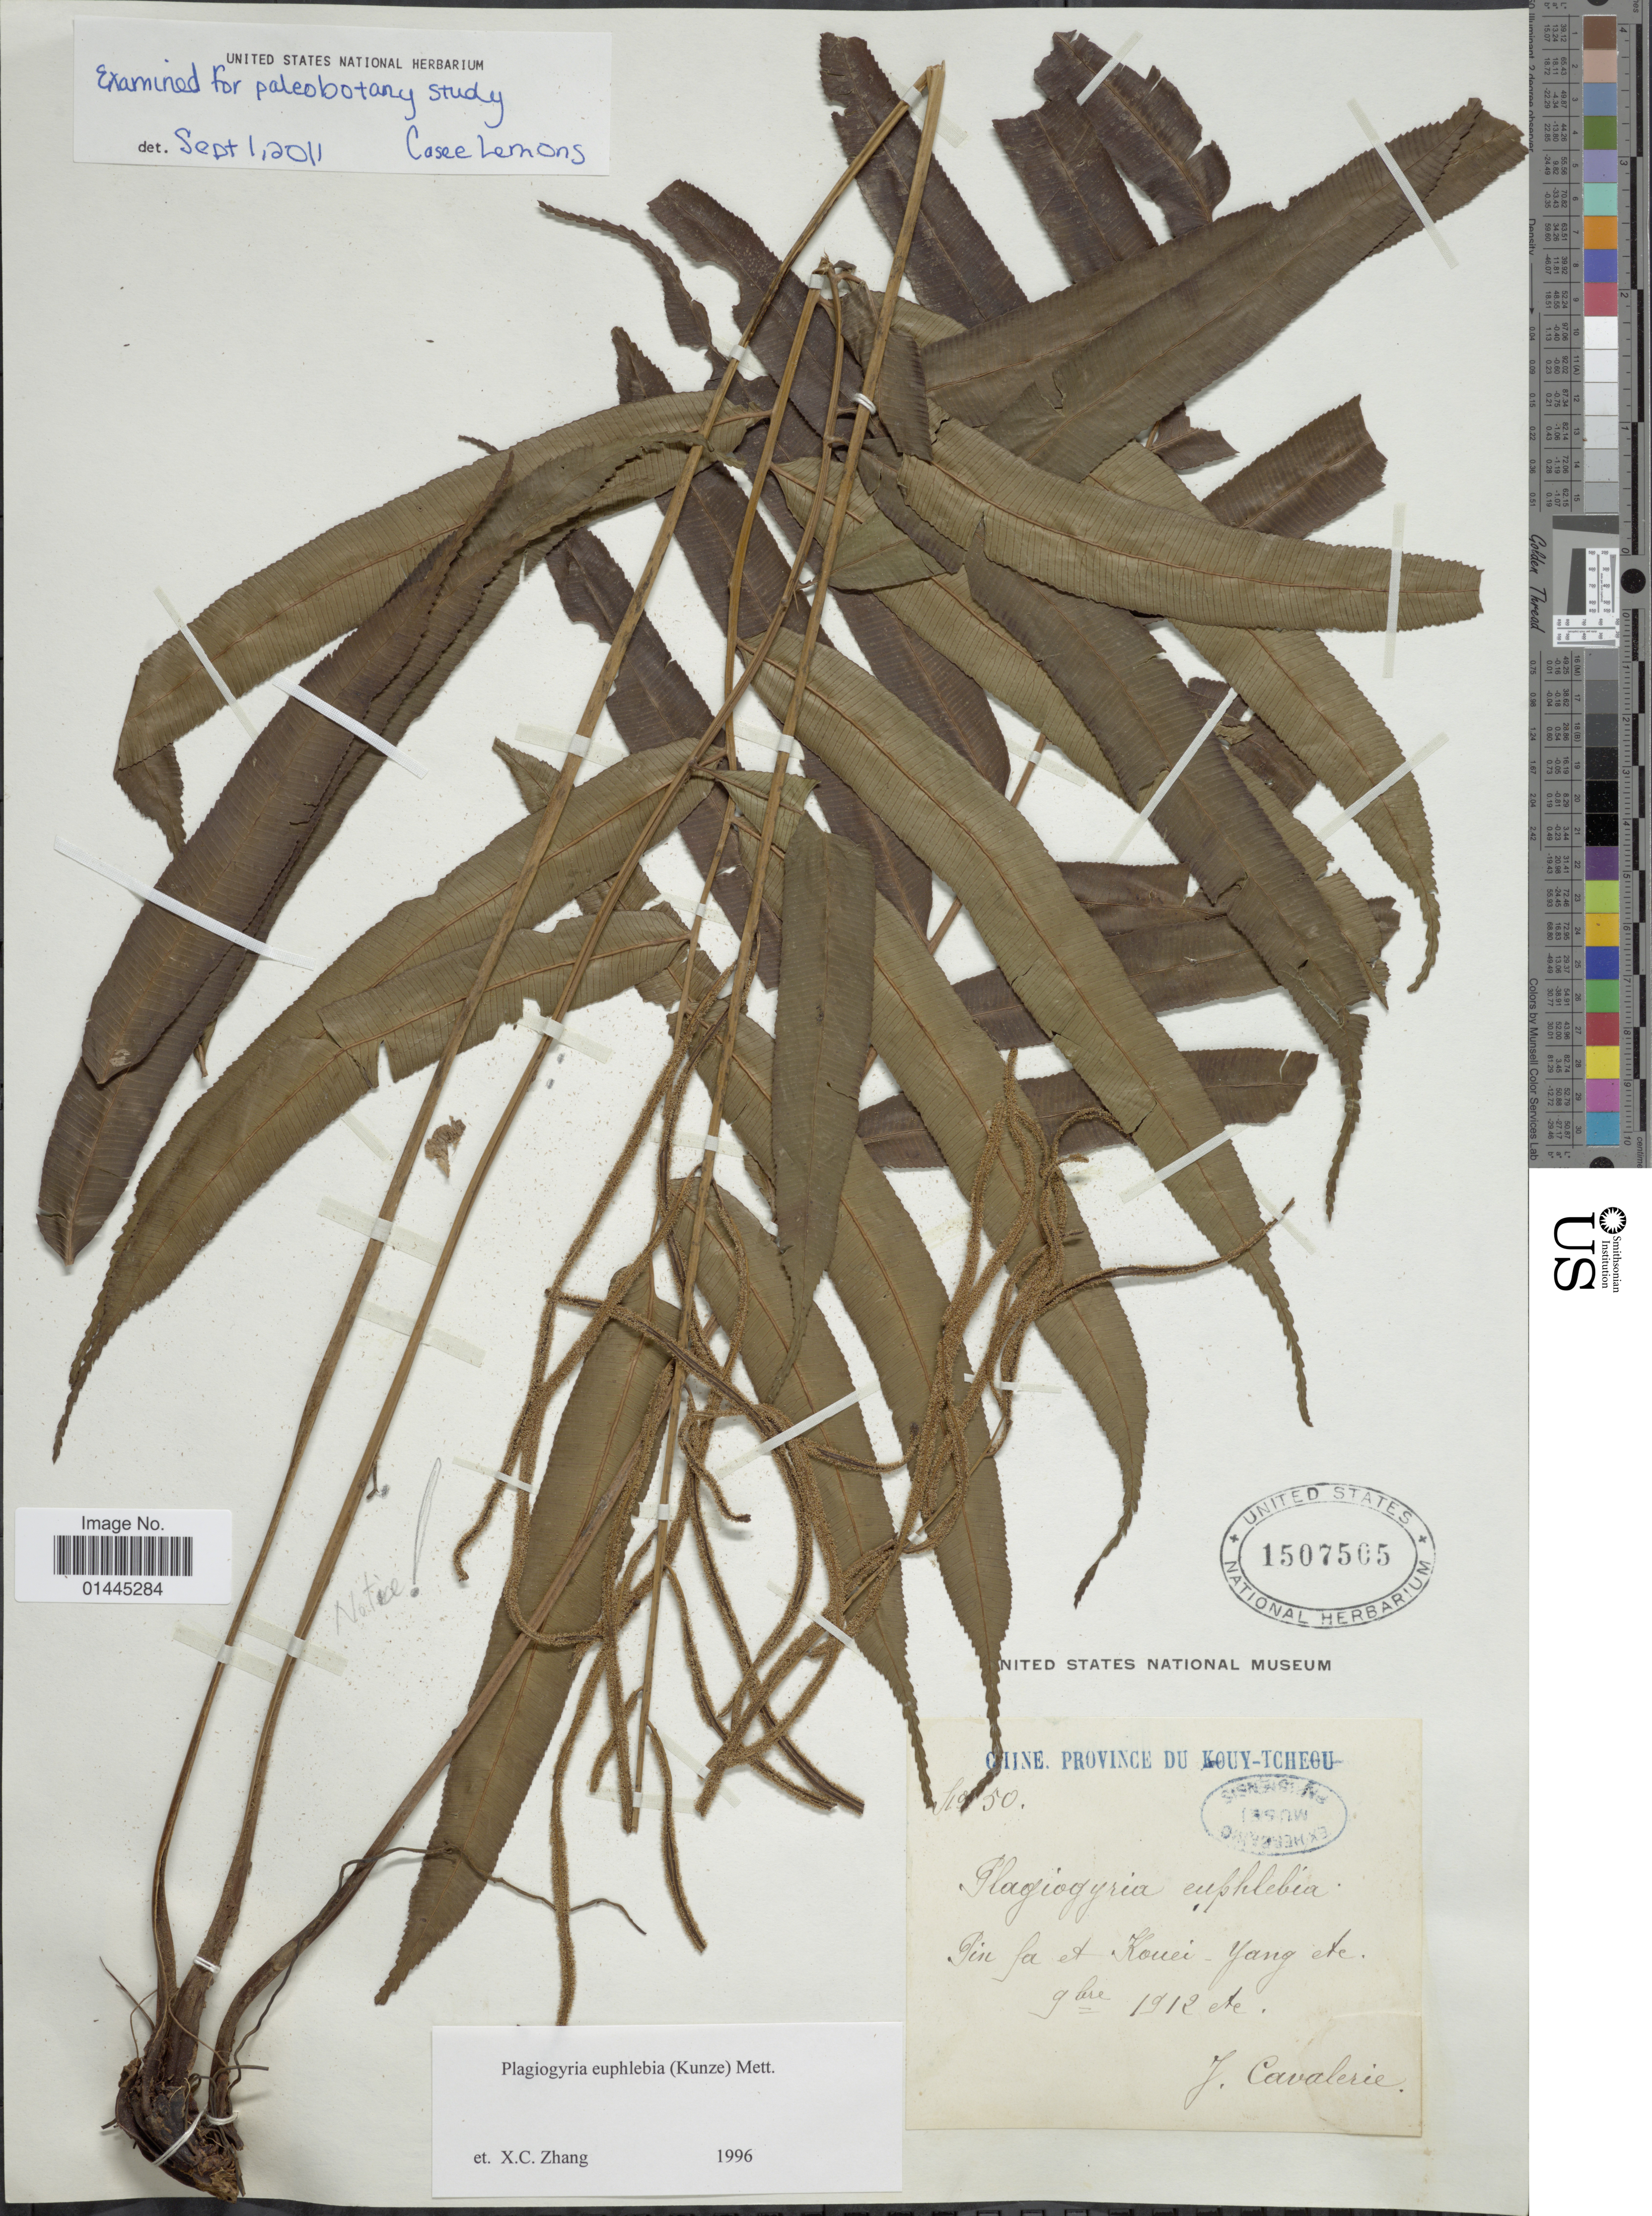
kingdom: Plantae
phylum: Tracheophyta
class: Polypodiopsida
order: Cyatheales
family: Plagiogyriaceae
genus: Plagiogyria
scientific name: Plagiogyria euphlebia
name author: (Kunze) Mett.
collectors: J. Cavalerie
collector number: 50*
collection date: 1912-11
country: China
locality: Chine, Province du Kouy-Tcheou, Pin fa et Kouei-Yang etc. [interpreted]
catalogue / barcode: US 1507505